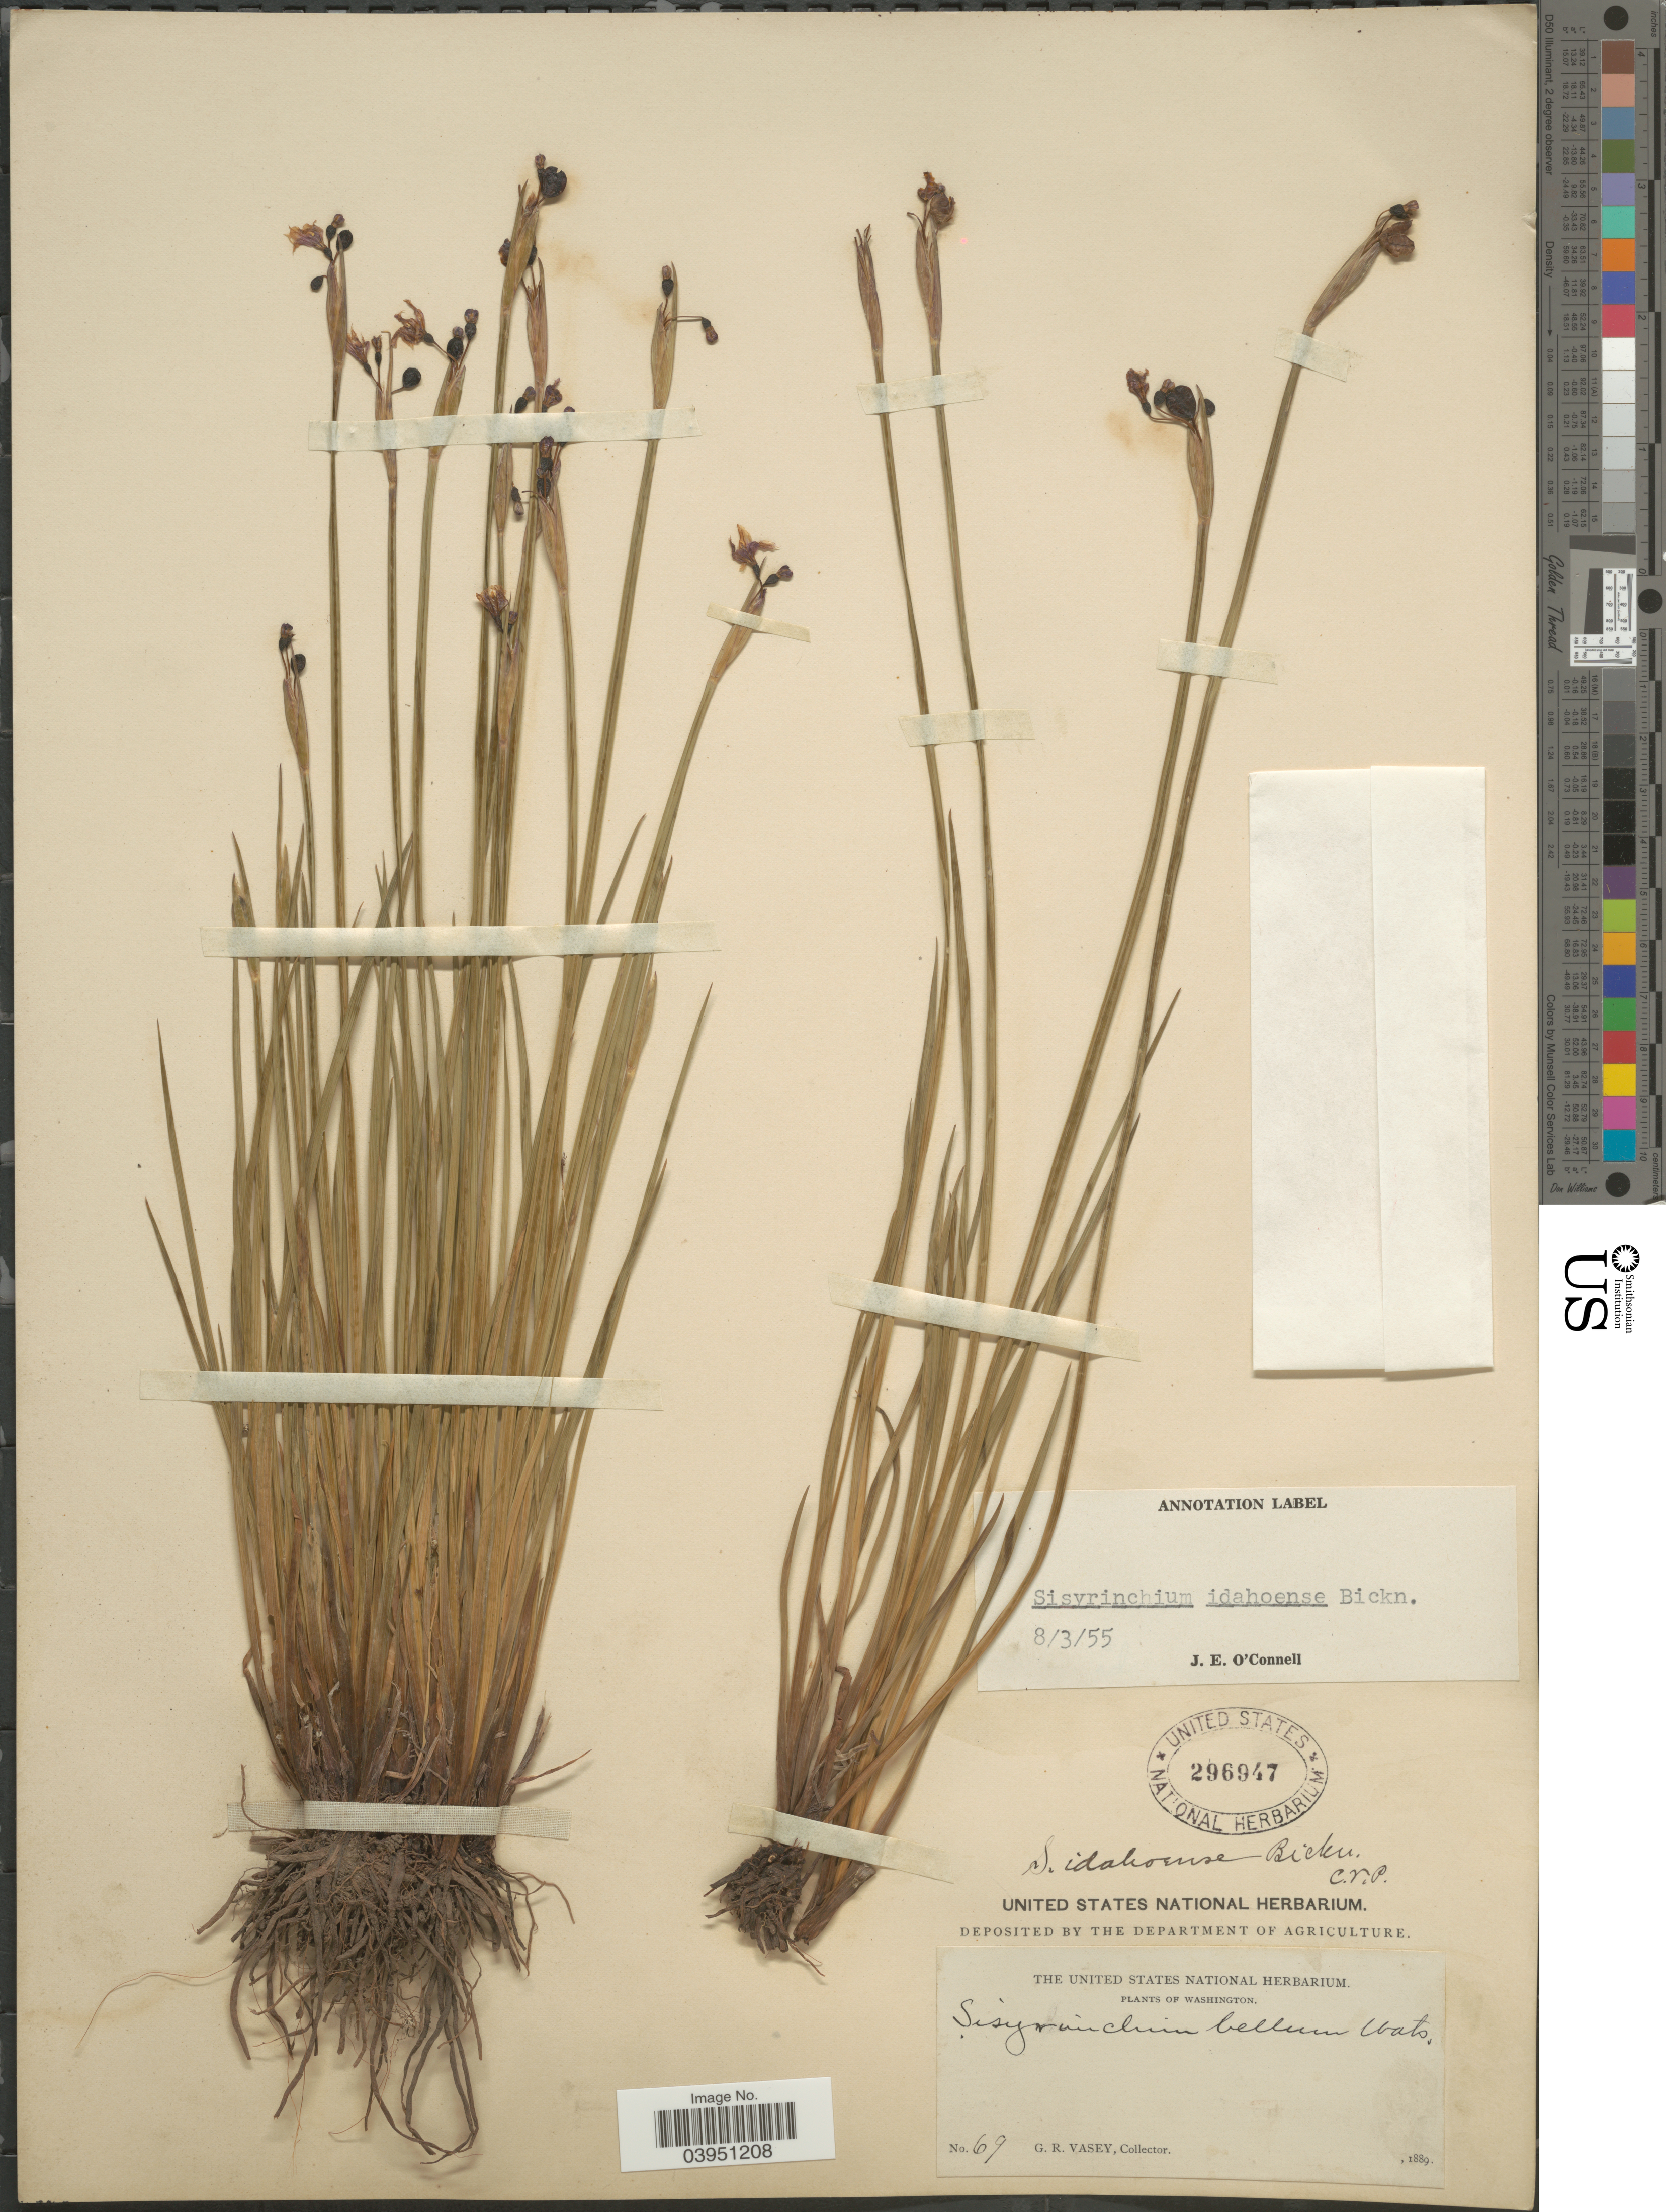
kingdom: Plantae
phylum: Tracheophyta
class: Liliopsida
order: Asparagales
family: Iridaceae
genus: Sisyrinchium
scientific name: Sisyrinchium idahoense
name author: E.P. Bicknell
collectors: G. R. Vasey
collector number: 69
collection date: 1889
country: United States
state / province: Washington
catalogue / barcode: US 296947